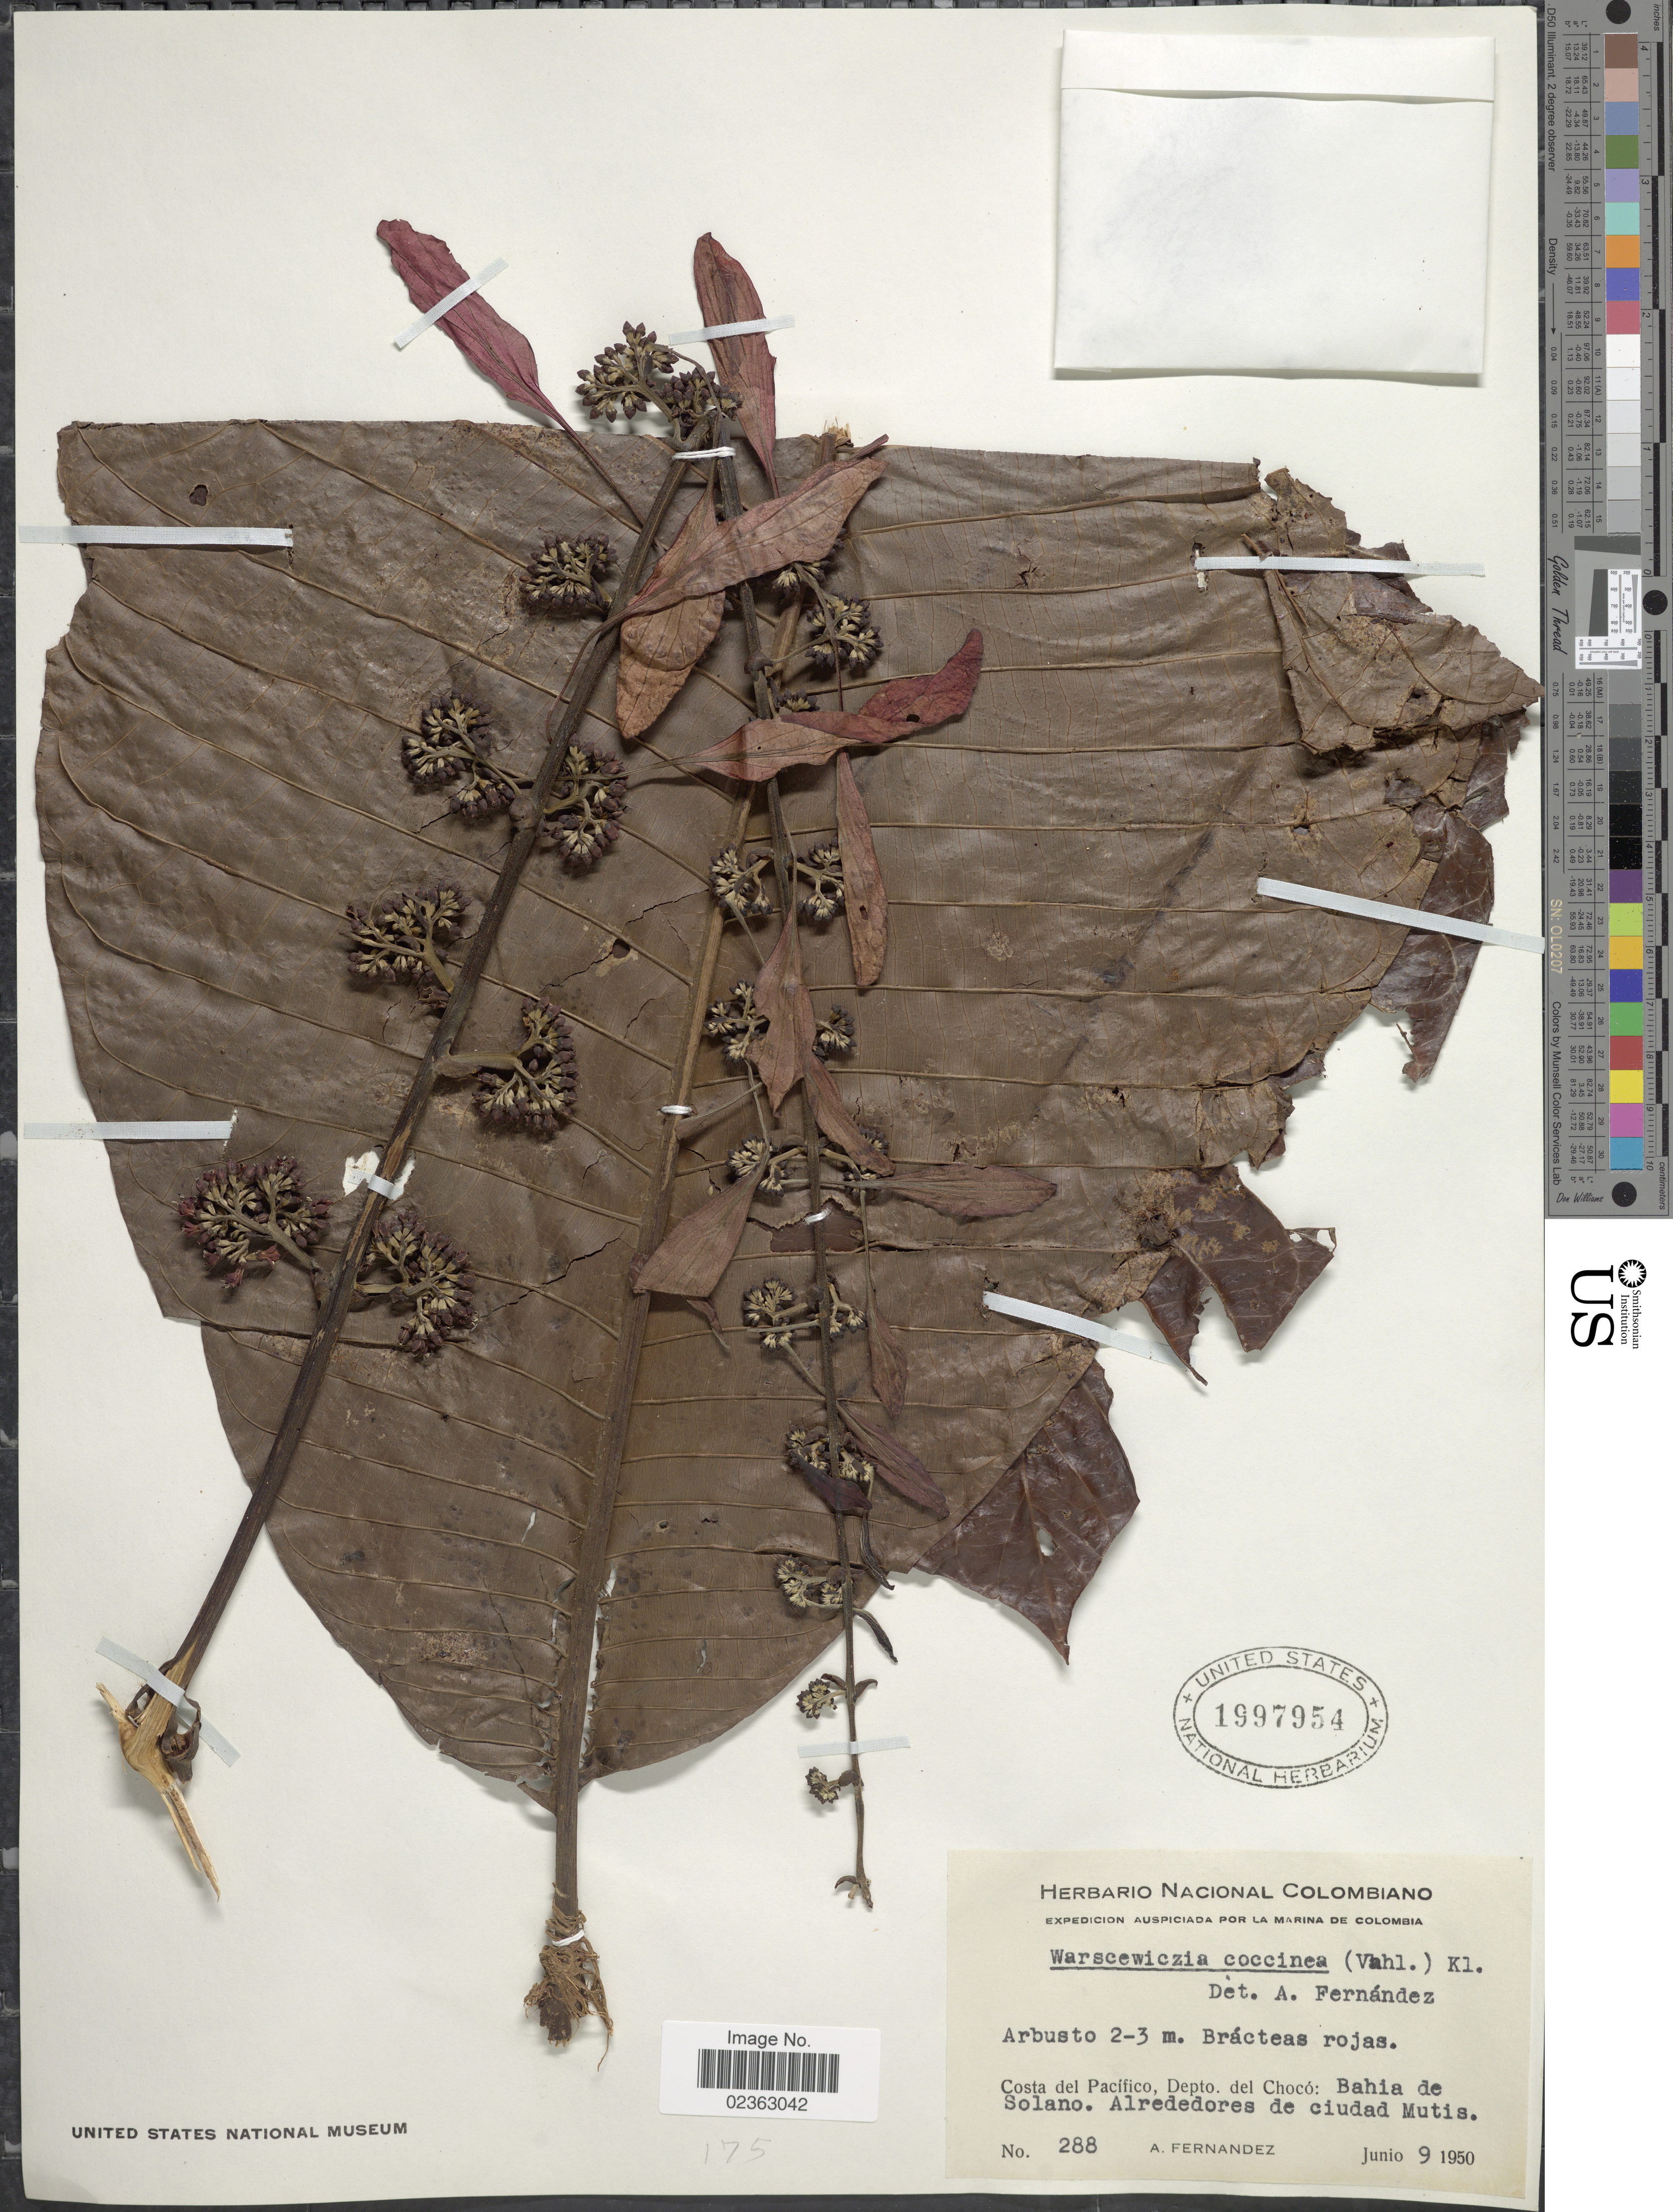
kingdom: Plantae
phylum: Tracheophyta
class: Magnoliopsida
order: Gentianales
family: Rubiaceae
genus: Warszewiczia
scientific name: Warszewiczia coccinea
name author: (Vahl) Klotzsch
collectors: A. Fernandez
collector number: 288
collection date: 1950-06-09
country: Colombia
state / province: Chocó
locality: Costa del Pacificco, Bahia de Solano, Alrededores de ciudad Mutis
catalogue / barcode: US 1997954